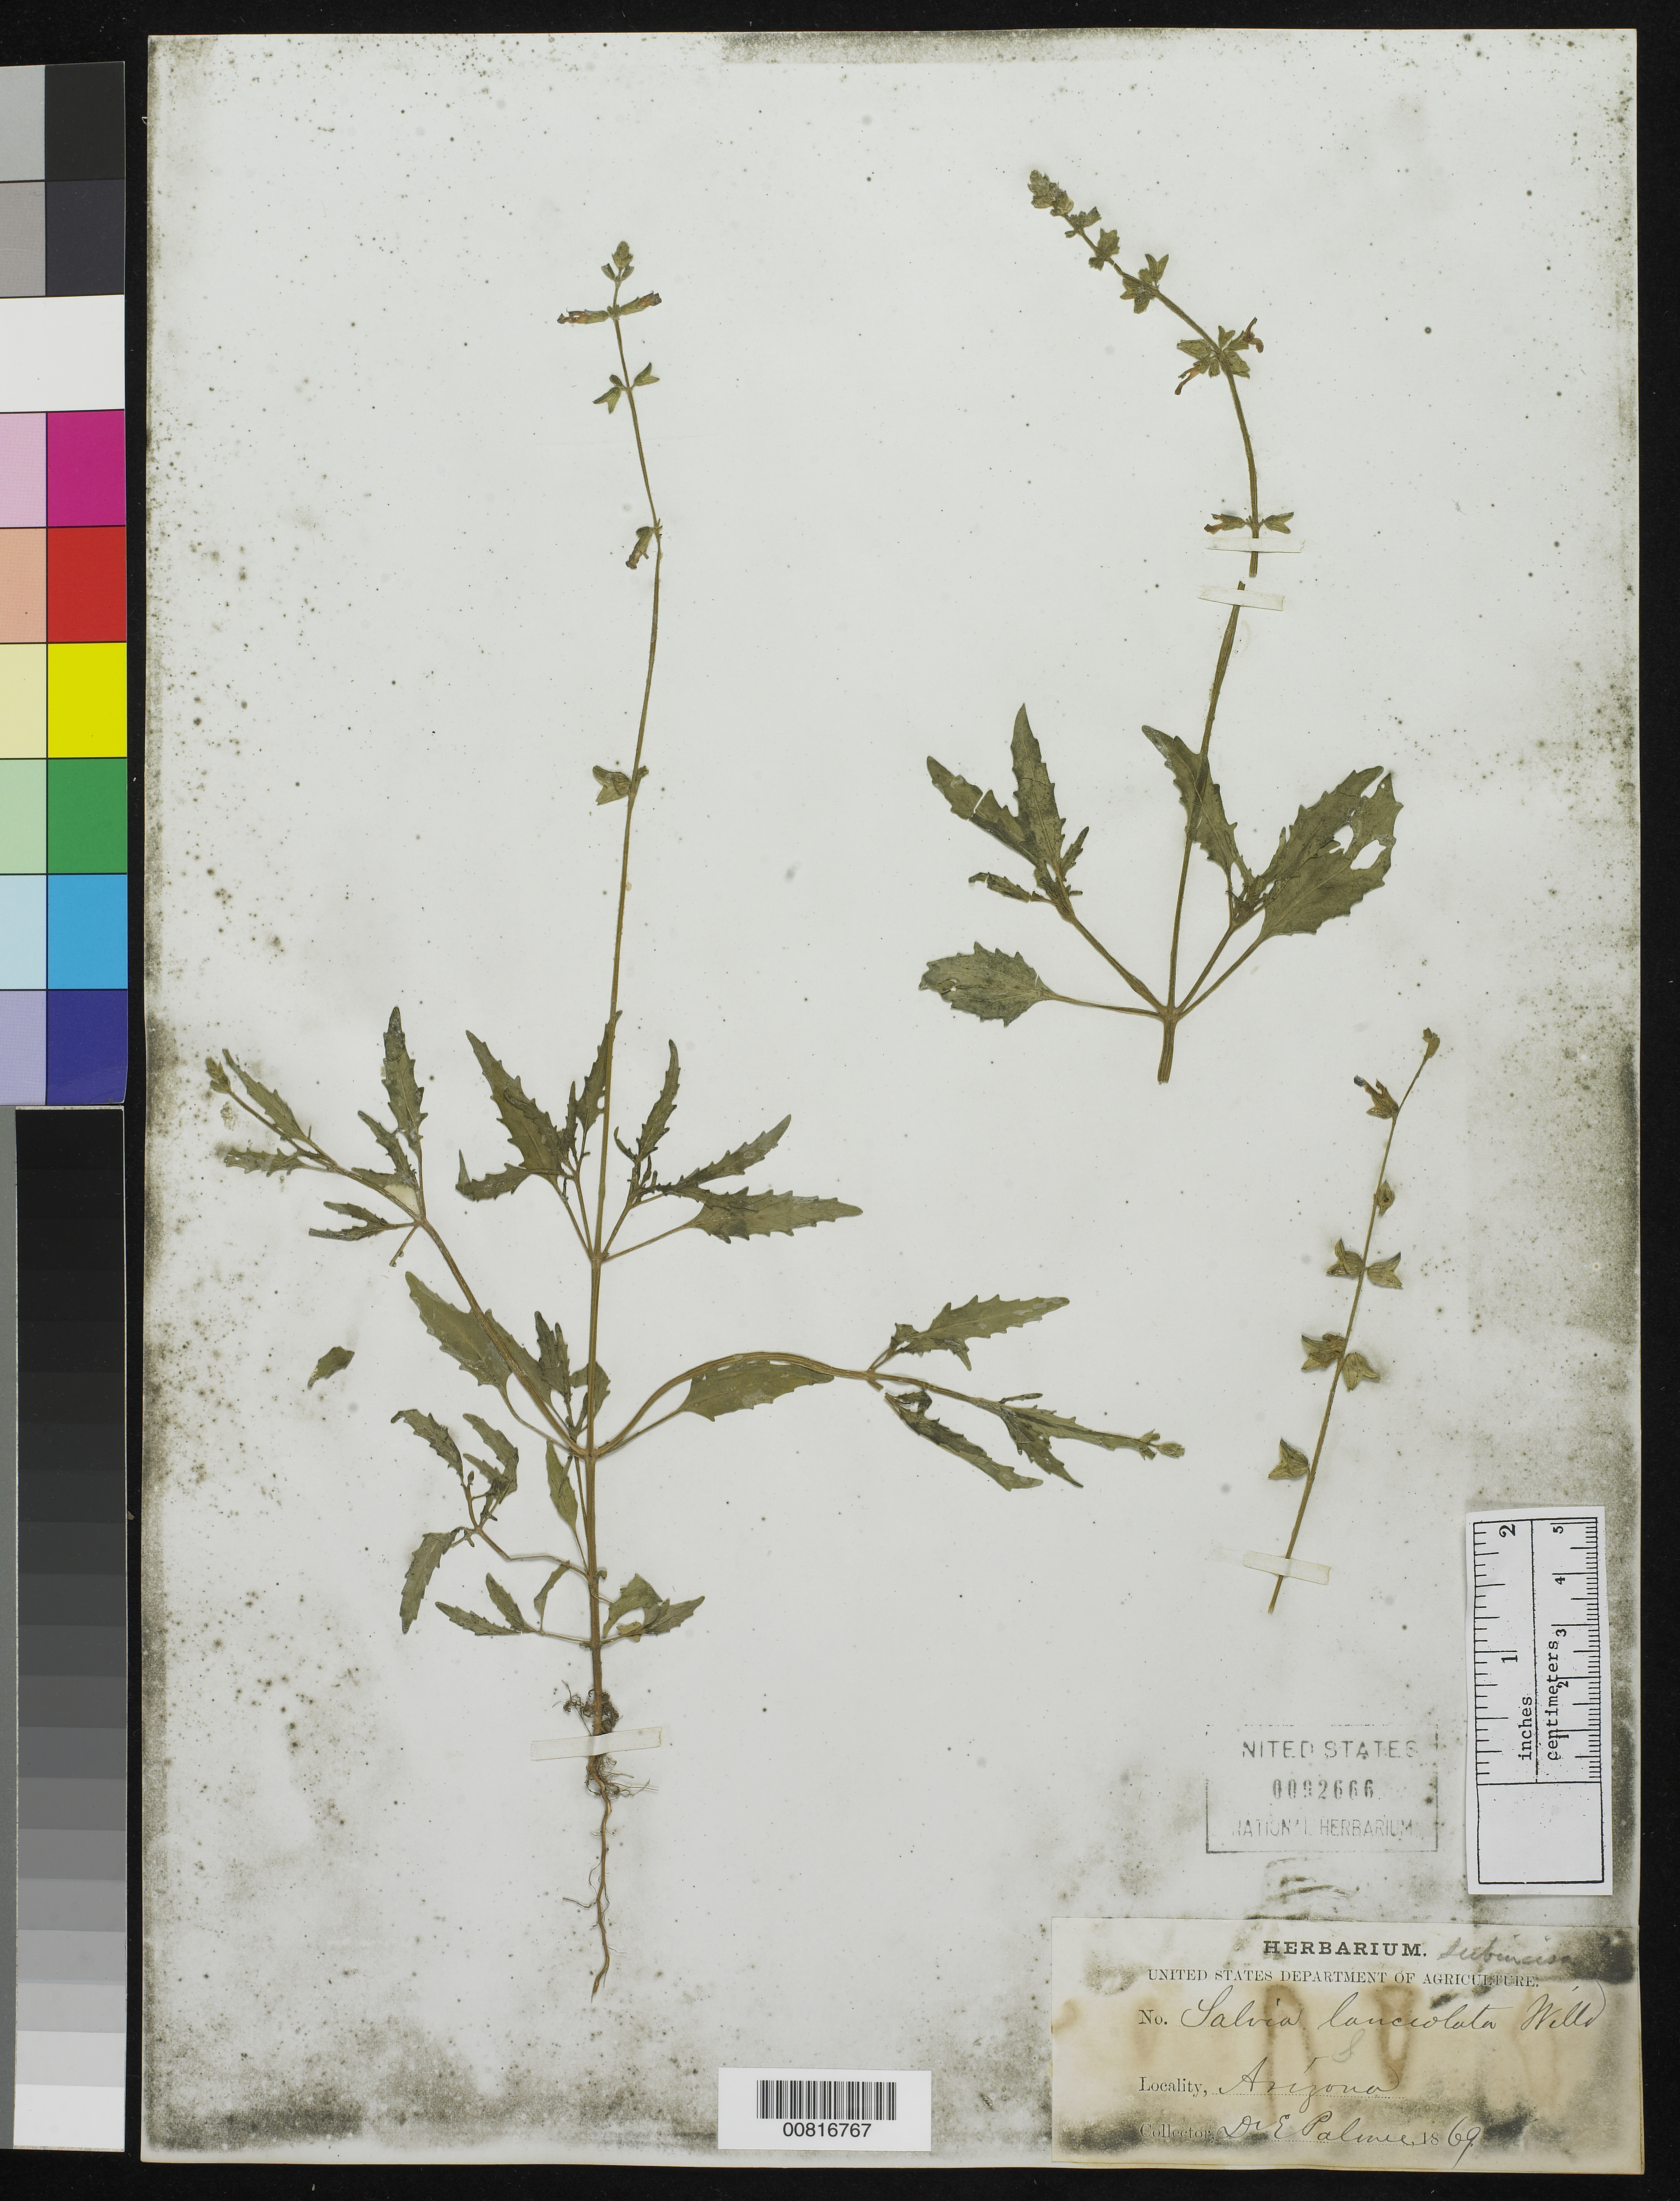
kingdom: Plantae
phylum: Tracheophyta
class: Magnoliopsida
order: Lamiales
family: Lamiaceae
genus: Salvia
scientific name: Salvia subincisa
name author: Benth.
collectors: E. Palmer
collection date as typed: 1869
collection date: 1869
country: United States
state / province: Arizona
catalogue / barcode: US 92666